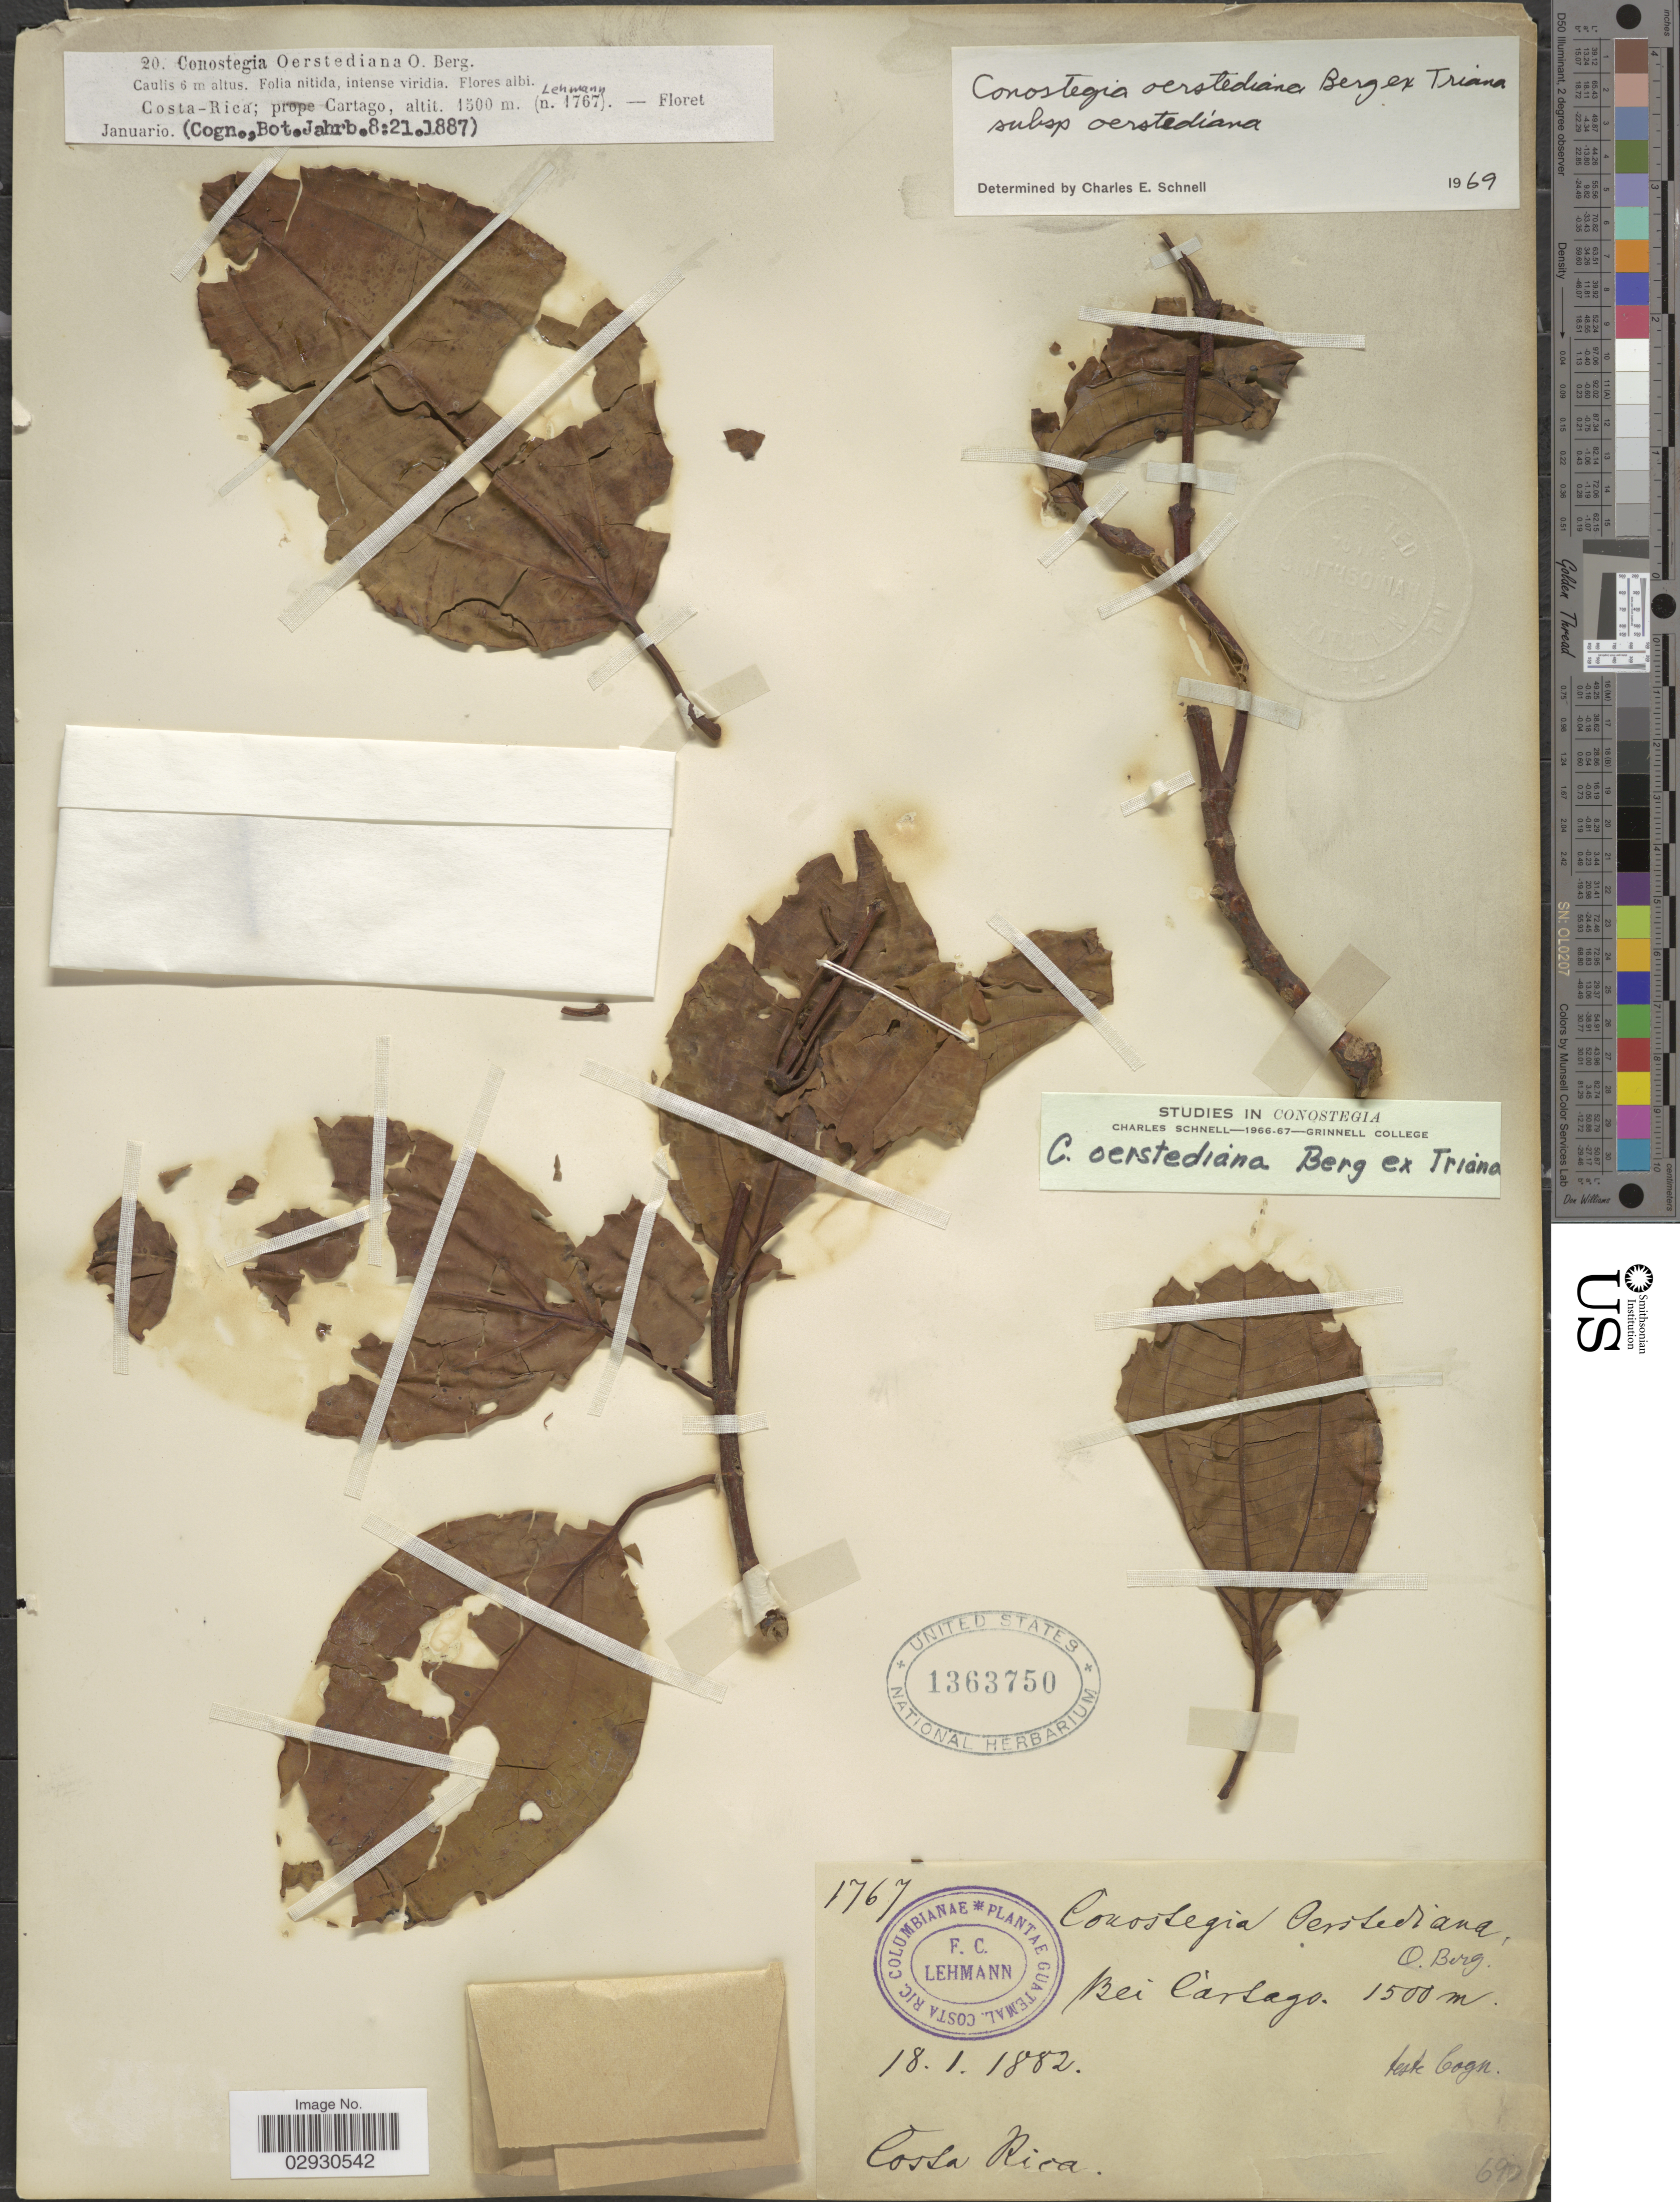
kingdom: Plantae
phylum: Tracheophyta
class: Magnoliopsida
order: Myrtales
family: Melastomataceae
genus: Conostegia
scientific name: Conostegia oerstediana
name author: O. Berg ex Triana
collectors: F. C. Lehmann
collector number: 1767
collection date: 1882-01-18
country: Costa Rica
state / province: Cartago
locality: Bei Cartago.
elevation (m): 1500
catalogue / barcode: US 1363750